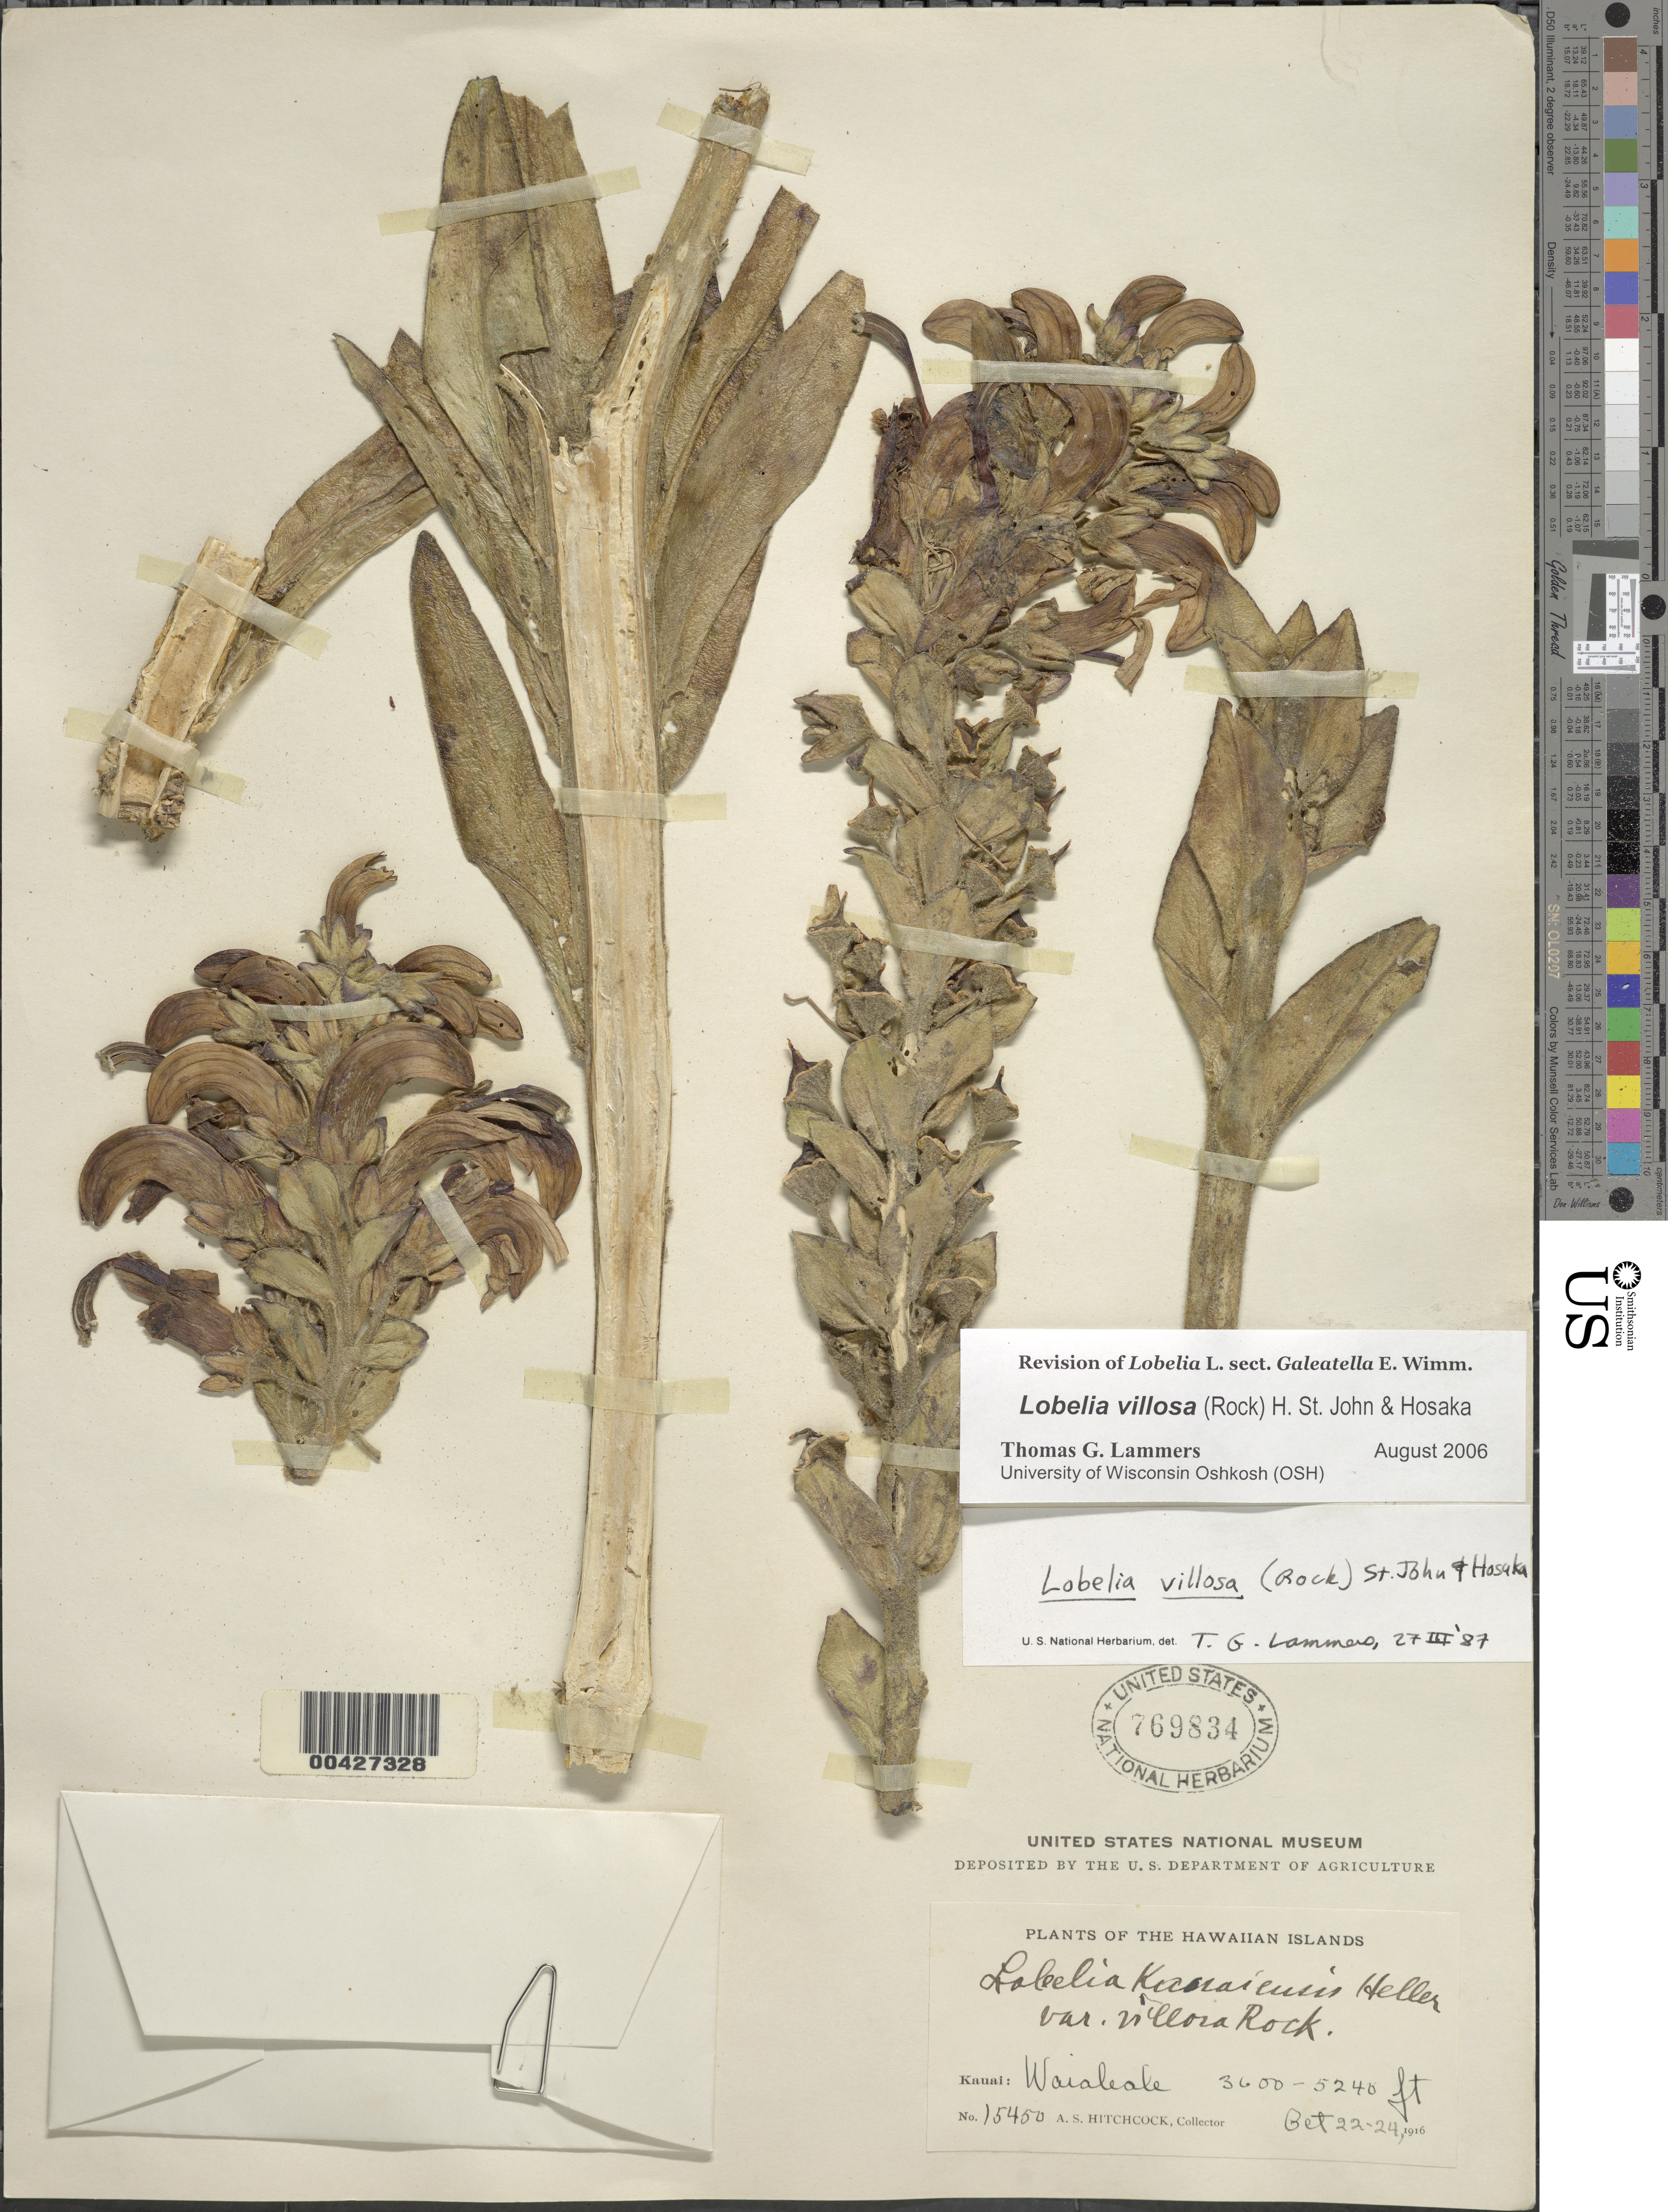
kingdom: Plantae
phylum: Tracheophyta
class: Magnoliopsida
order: Asterales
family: Campanulaceae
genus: Lobelia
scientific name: Lobelia villosa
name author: (Rock) H. St. John & Hosaka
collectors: A. S. Hitchcock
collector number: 15450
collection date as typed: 22 Oct 1916 to 24 Oct 1916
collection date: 1916-10-22/1916-10-24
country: United States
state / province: Hawaii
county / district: Kauai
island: Kaua'i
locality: Waialeale.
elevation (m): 1097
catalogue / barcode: US 769834